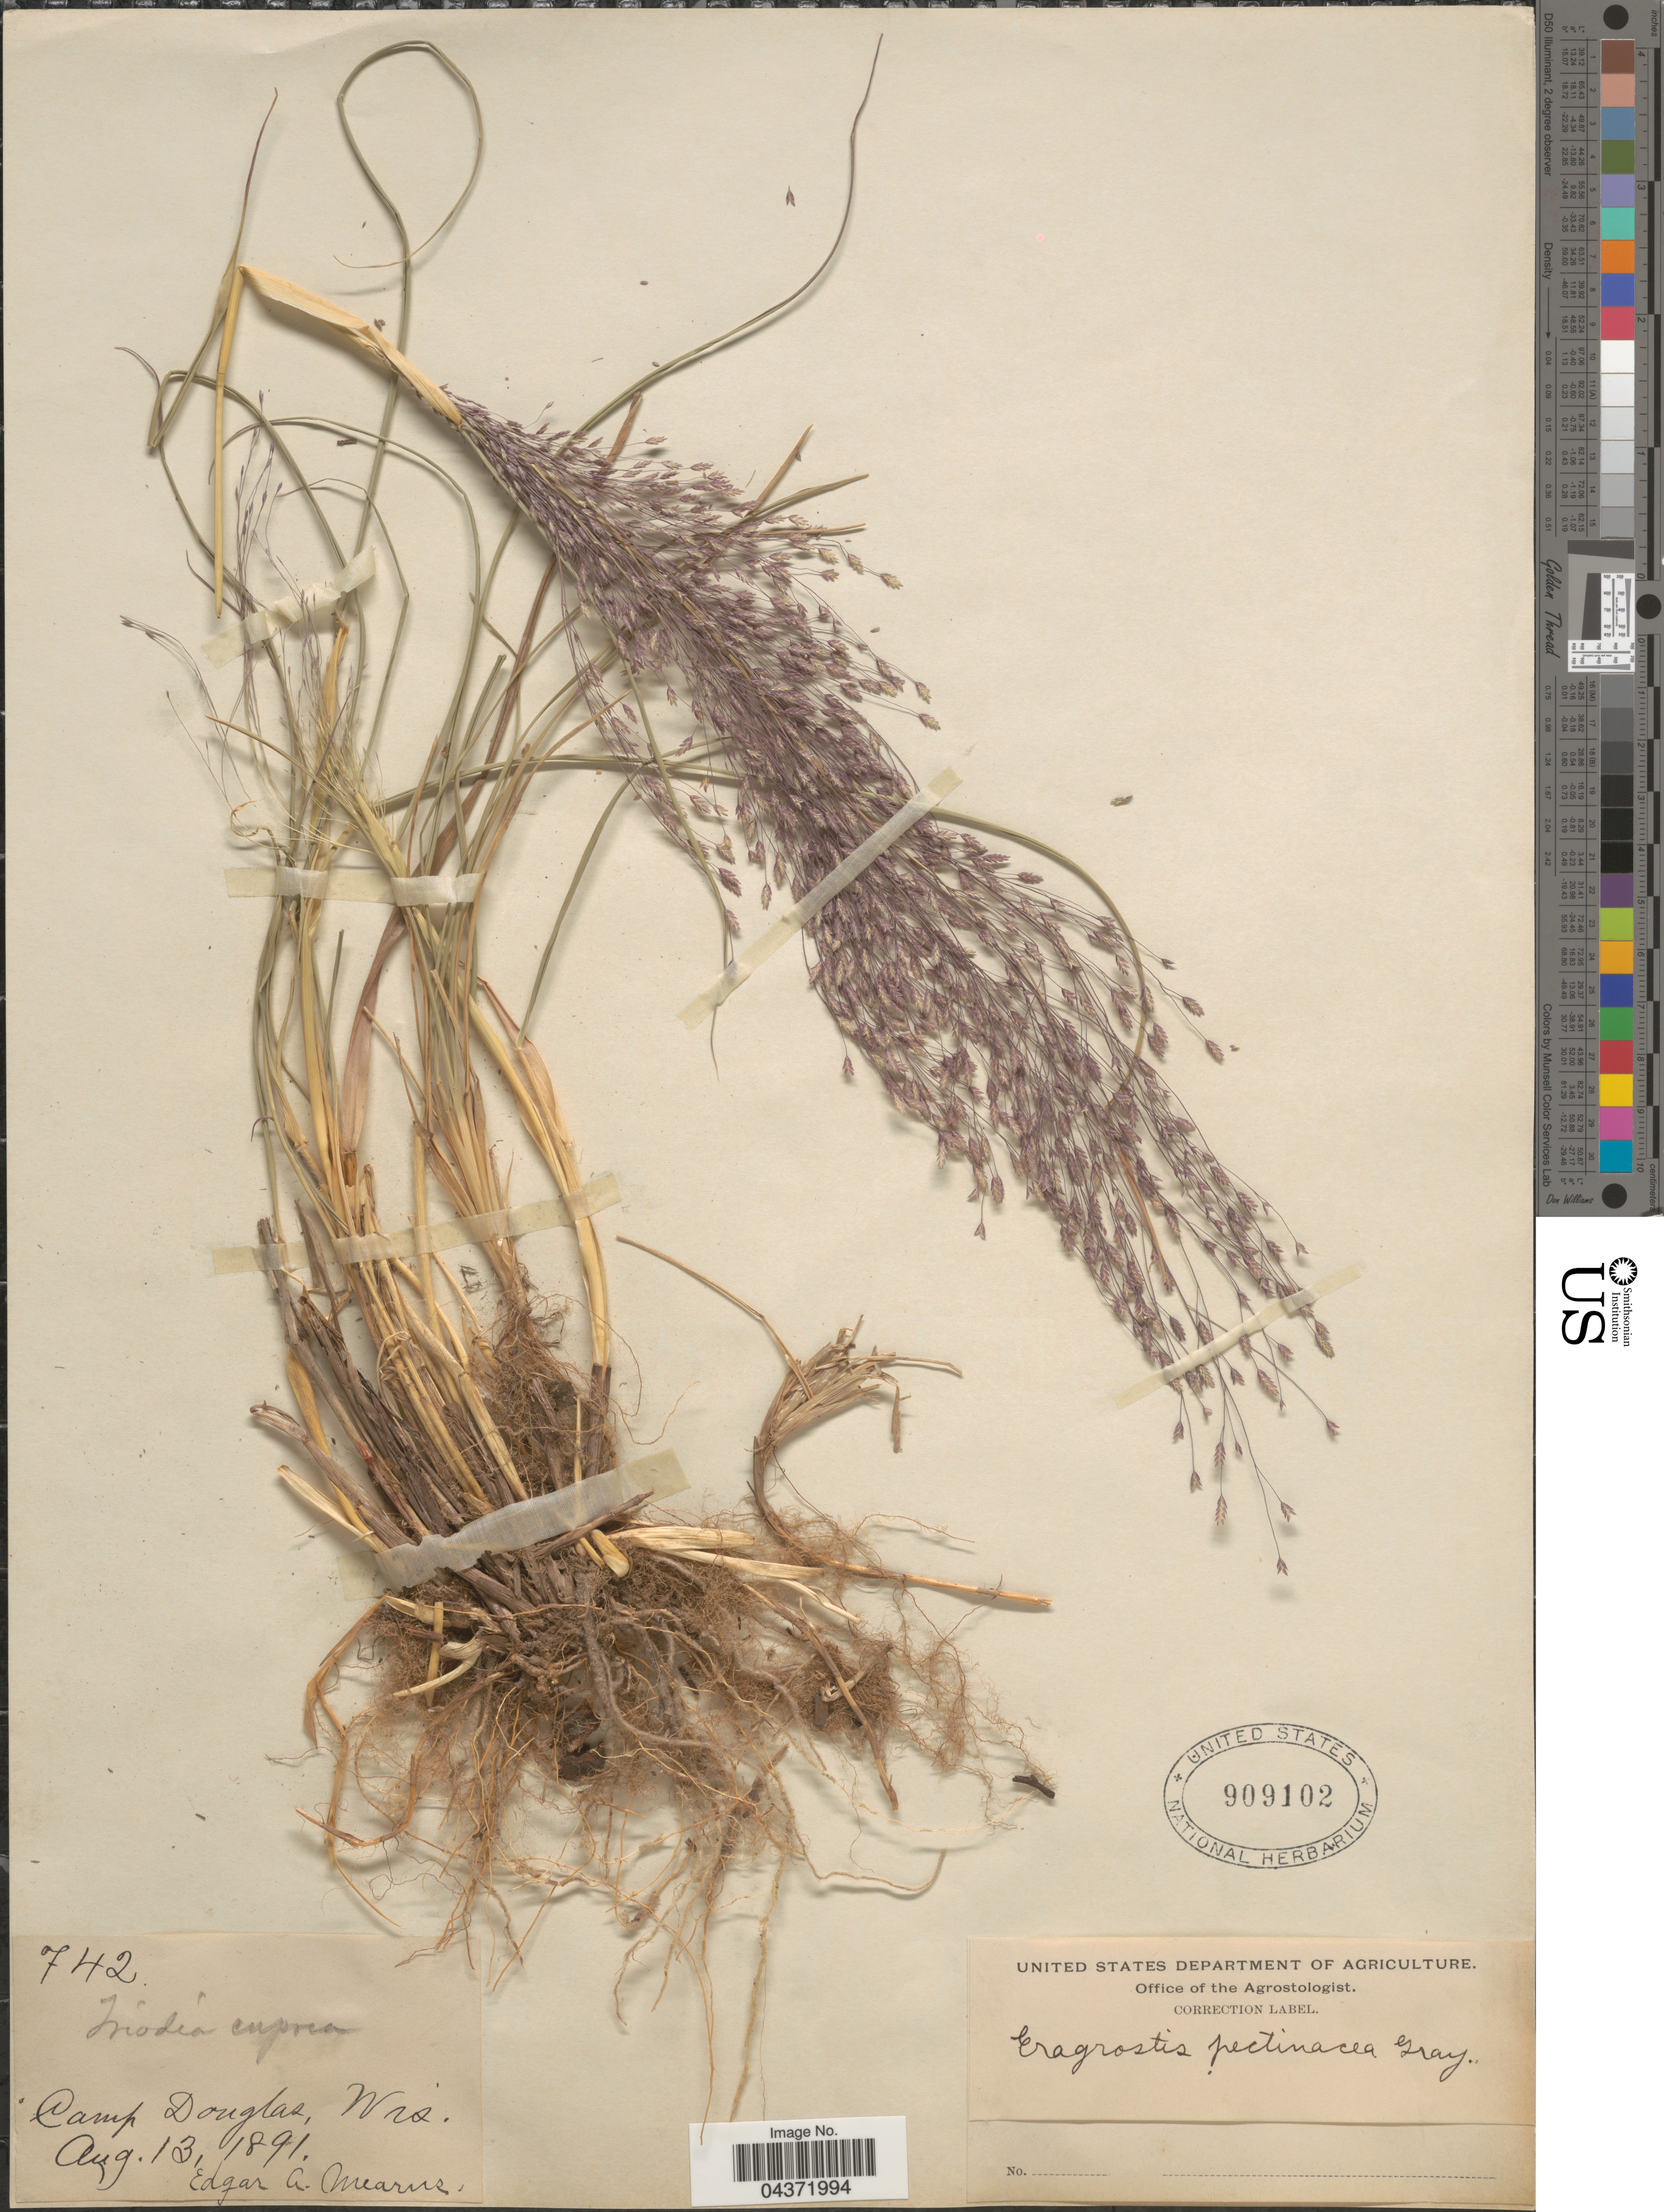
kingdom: Plantae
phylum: Tracheophyta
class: Liliopsida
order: Poales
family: Poaceae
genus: Eragrostis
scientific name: Eragrostis spectabilis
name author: (Pursh) Steud.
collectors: E. A. Mearns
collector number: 742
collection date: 1891-08-13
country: United States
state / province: Wisconsin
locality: Camp Douglas.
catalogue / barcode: US 909102